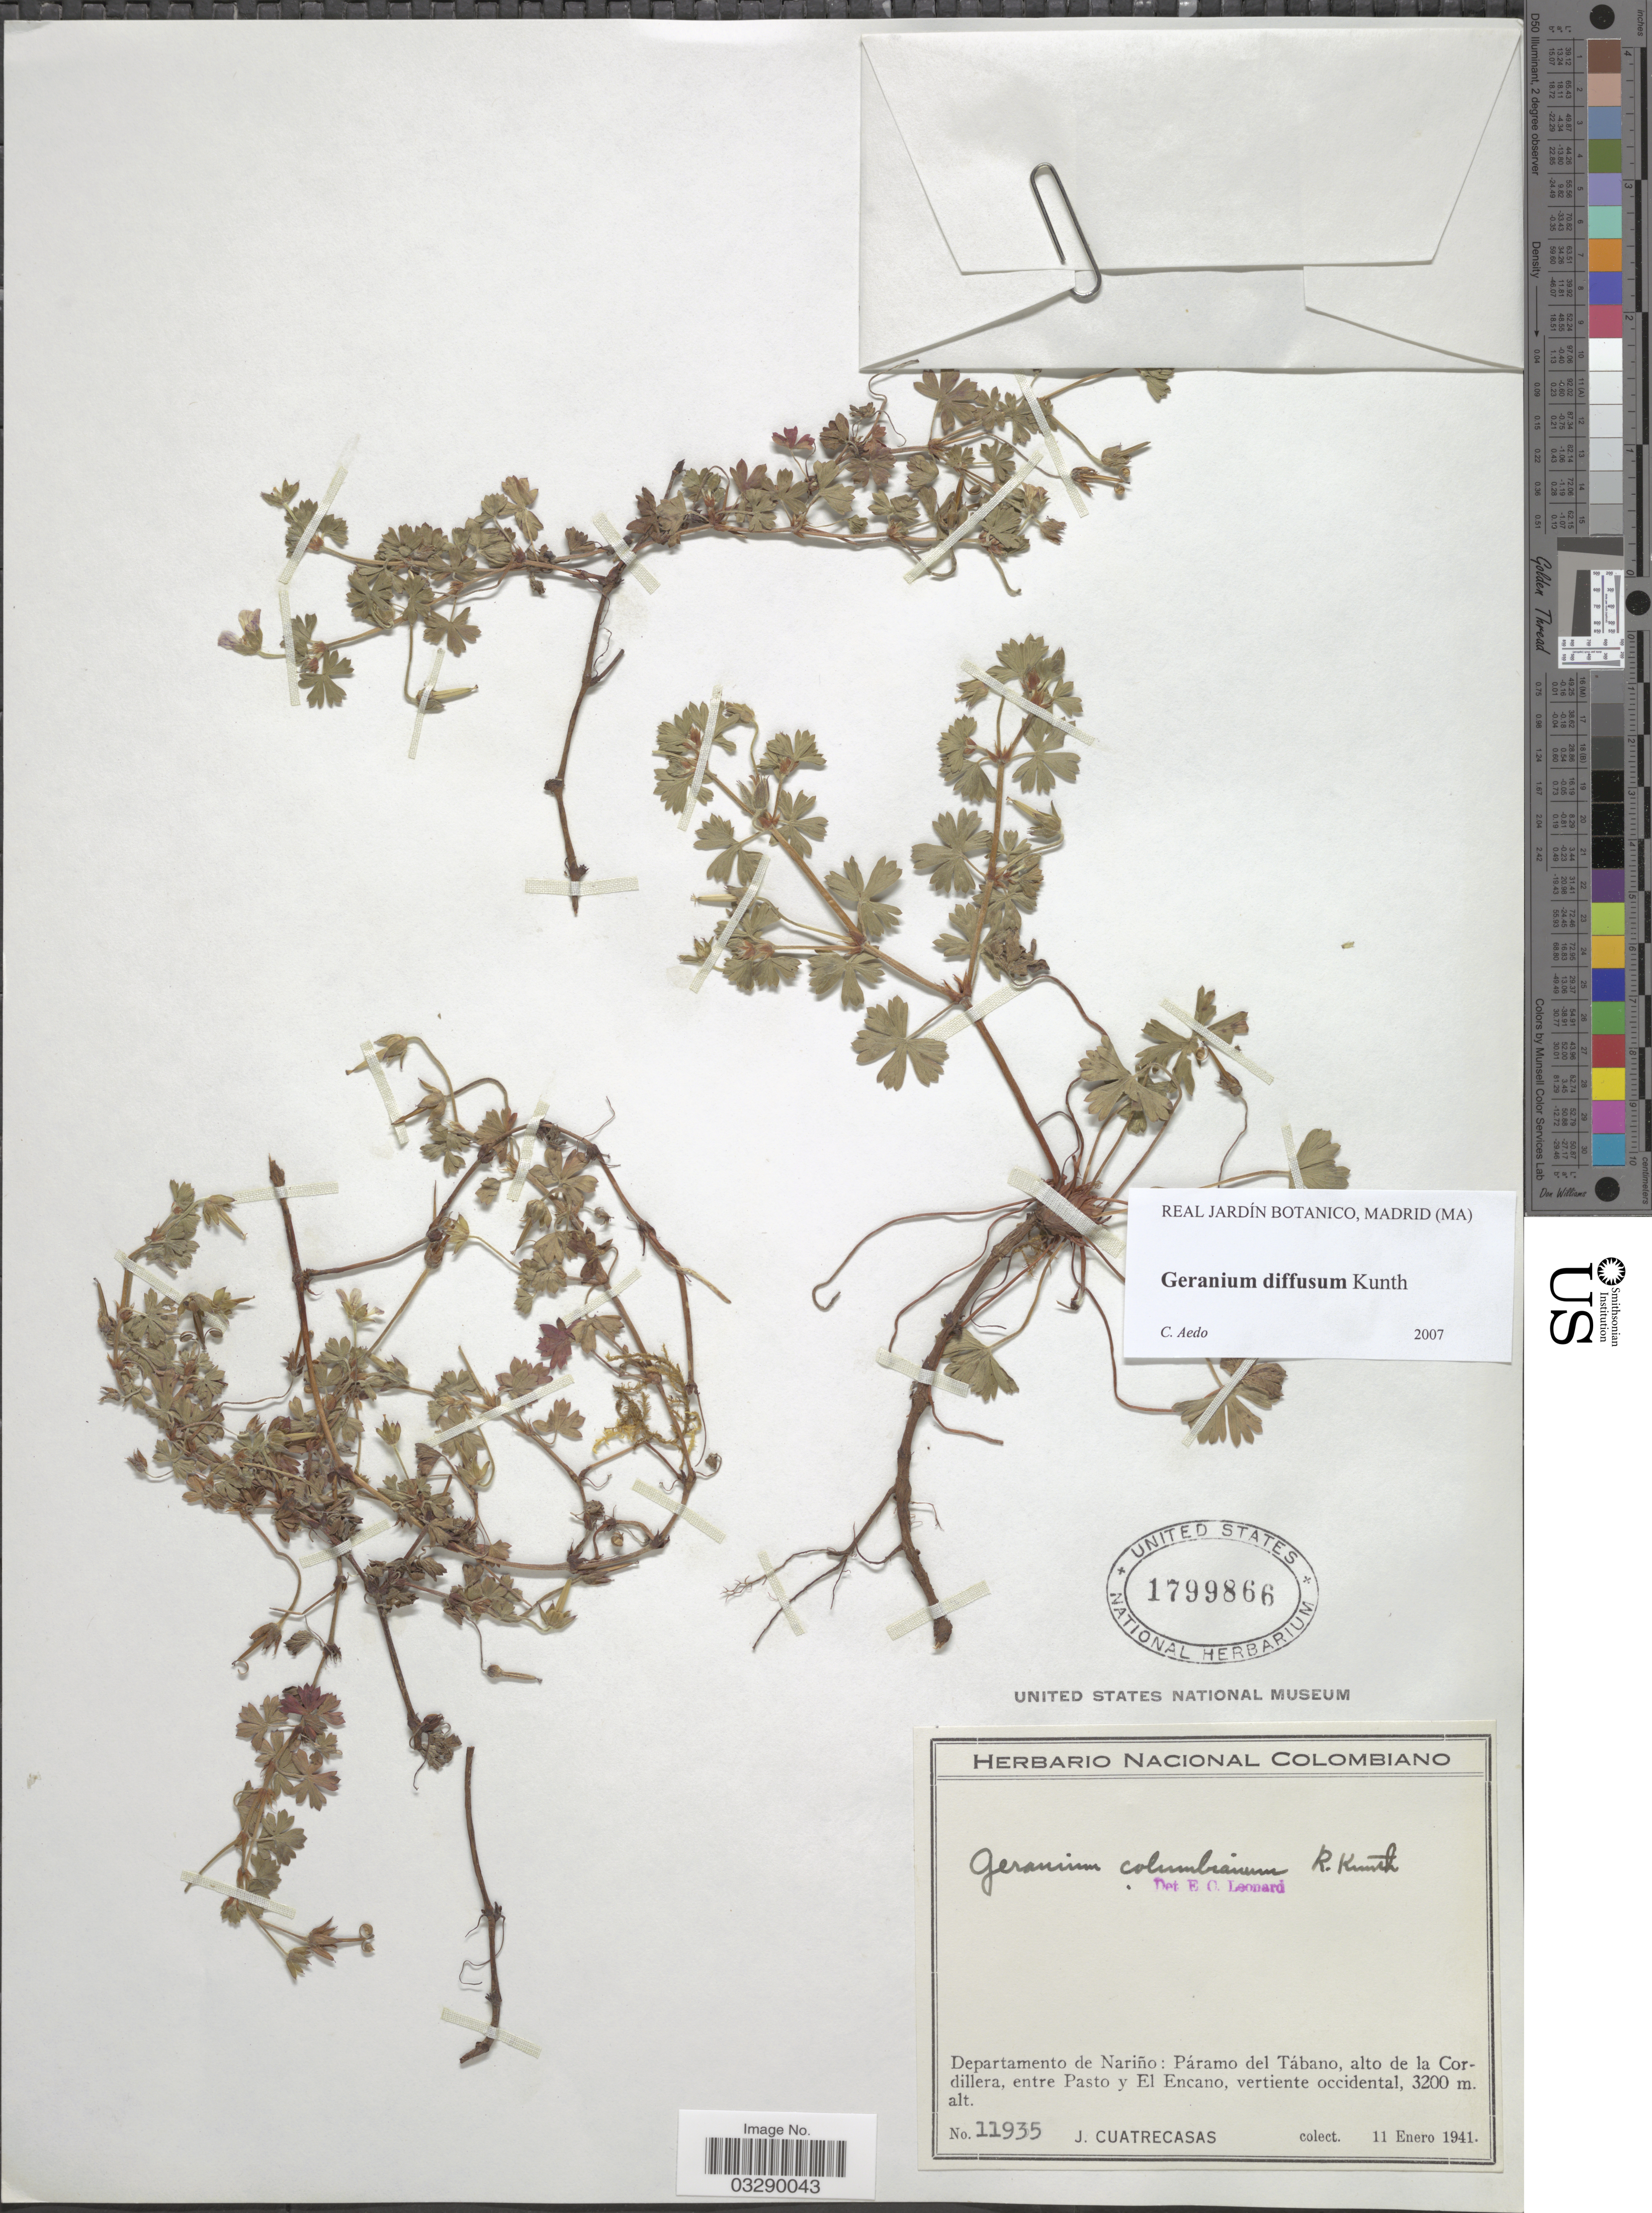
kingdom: Plantae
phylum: Tracheophyta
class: Magnoliopsida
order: Geraniales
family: Geraniaceae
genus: Geranium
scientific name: Geranium diffusum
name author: Kunth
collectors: J. Cuatrecasas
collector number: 11935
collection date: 1941-01-11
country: Colombia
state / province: Nariño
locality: Departamento de Nariño: Páramo del Tábano, alto de la Cordillera, entre Pasto y El Encano, vertiente occidental.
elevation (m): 3200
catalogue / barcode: US 1799866